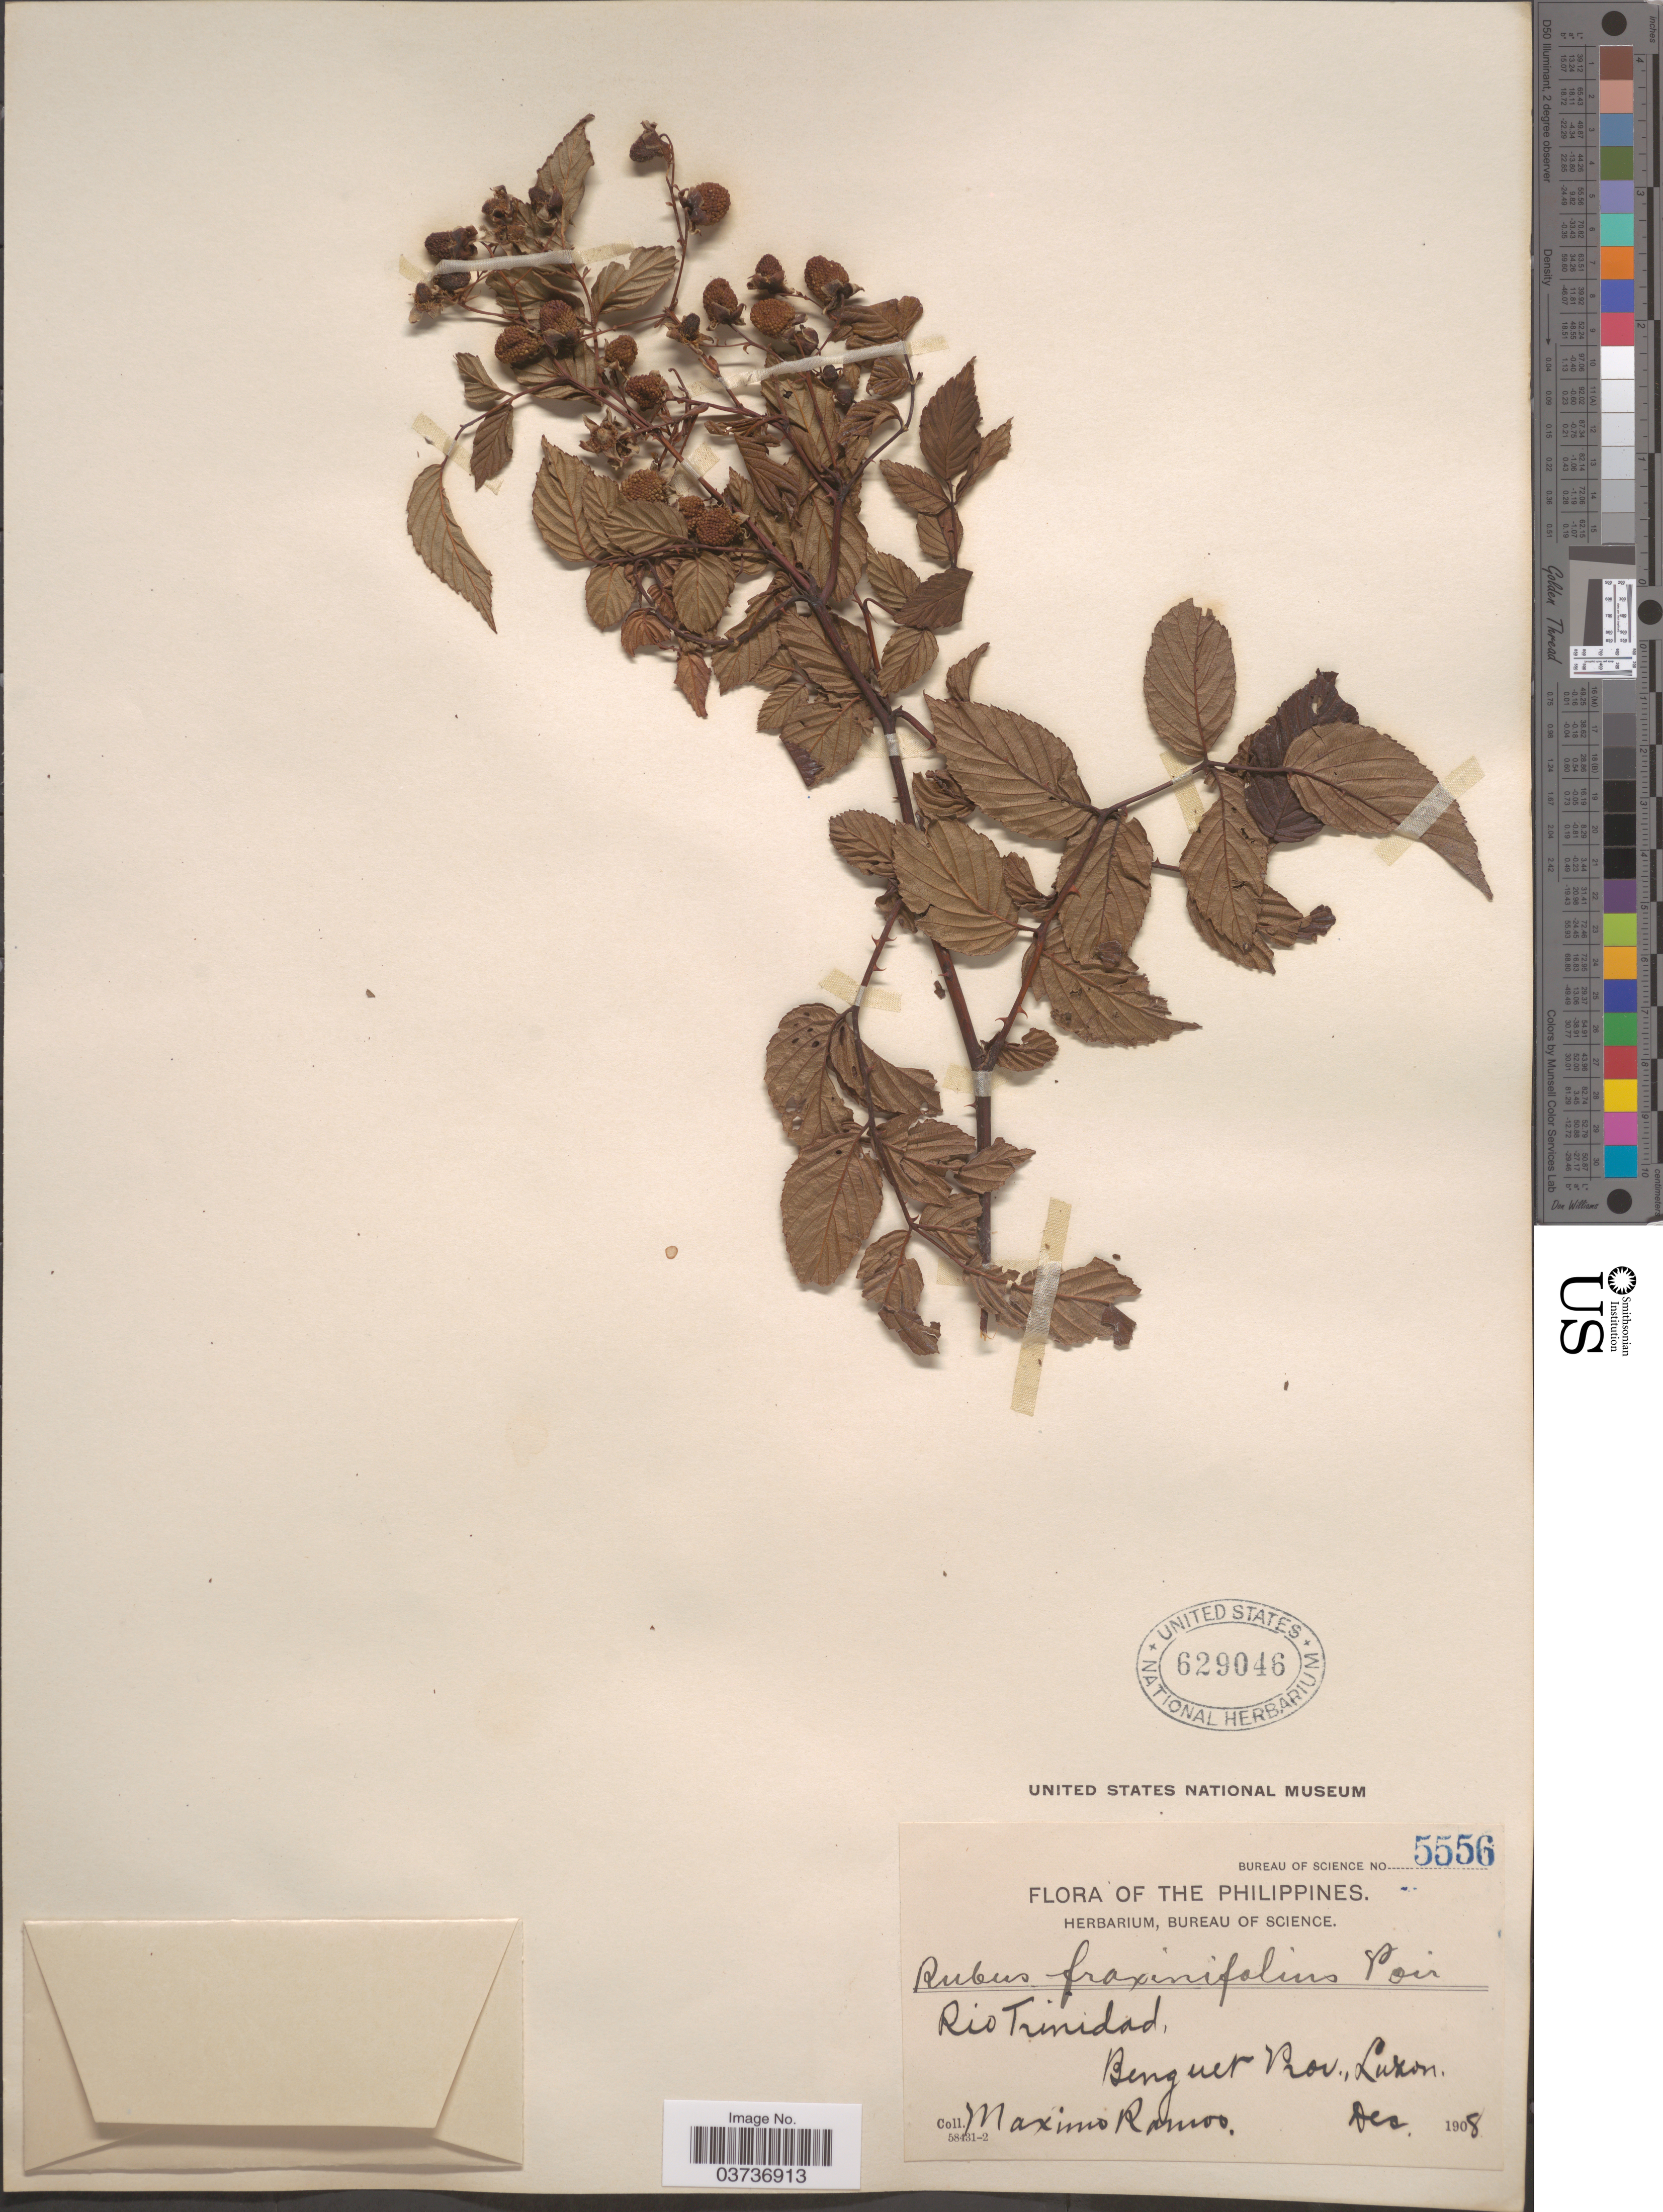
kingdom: Plantae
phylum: Tracheophyta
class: Magnoliopsida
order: Rosales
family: Rosaceae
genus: Rubus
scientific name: Rubus fraxinifolius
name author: Hayata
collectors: M. Ramos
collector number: Bureau of Science 5556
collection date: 1908-12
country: Philippines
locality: Rio Trinidad, Benguet Prov., Luzon.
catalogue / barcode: US 629046